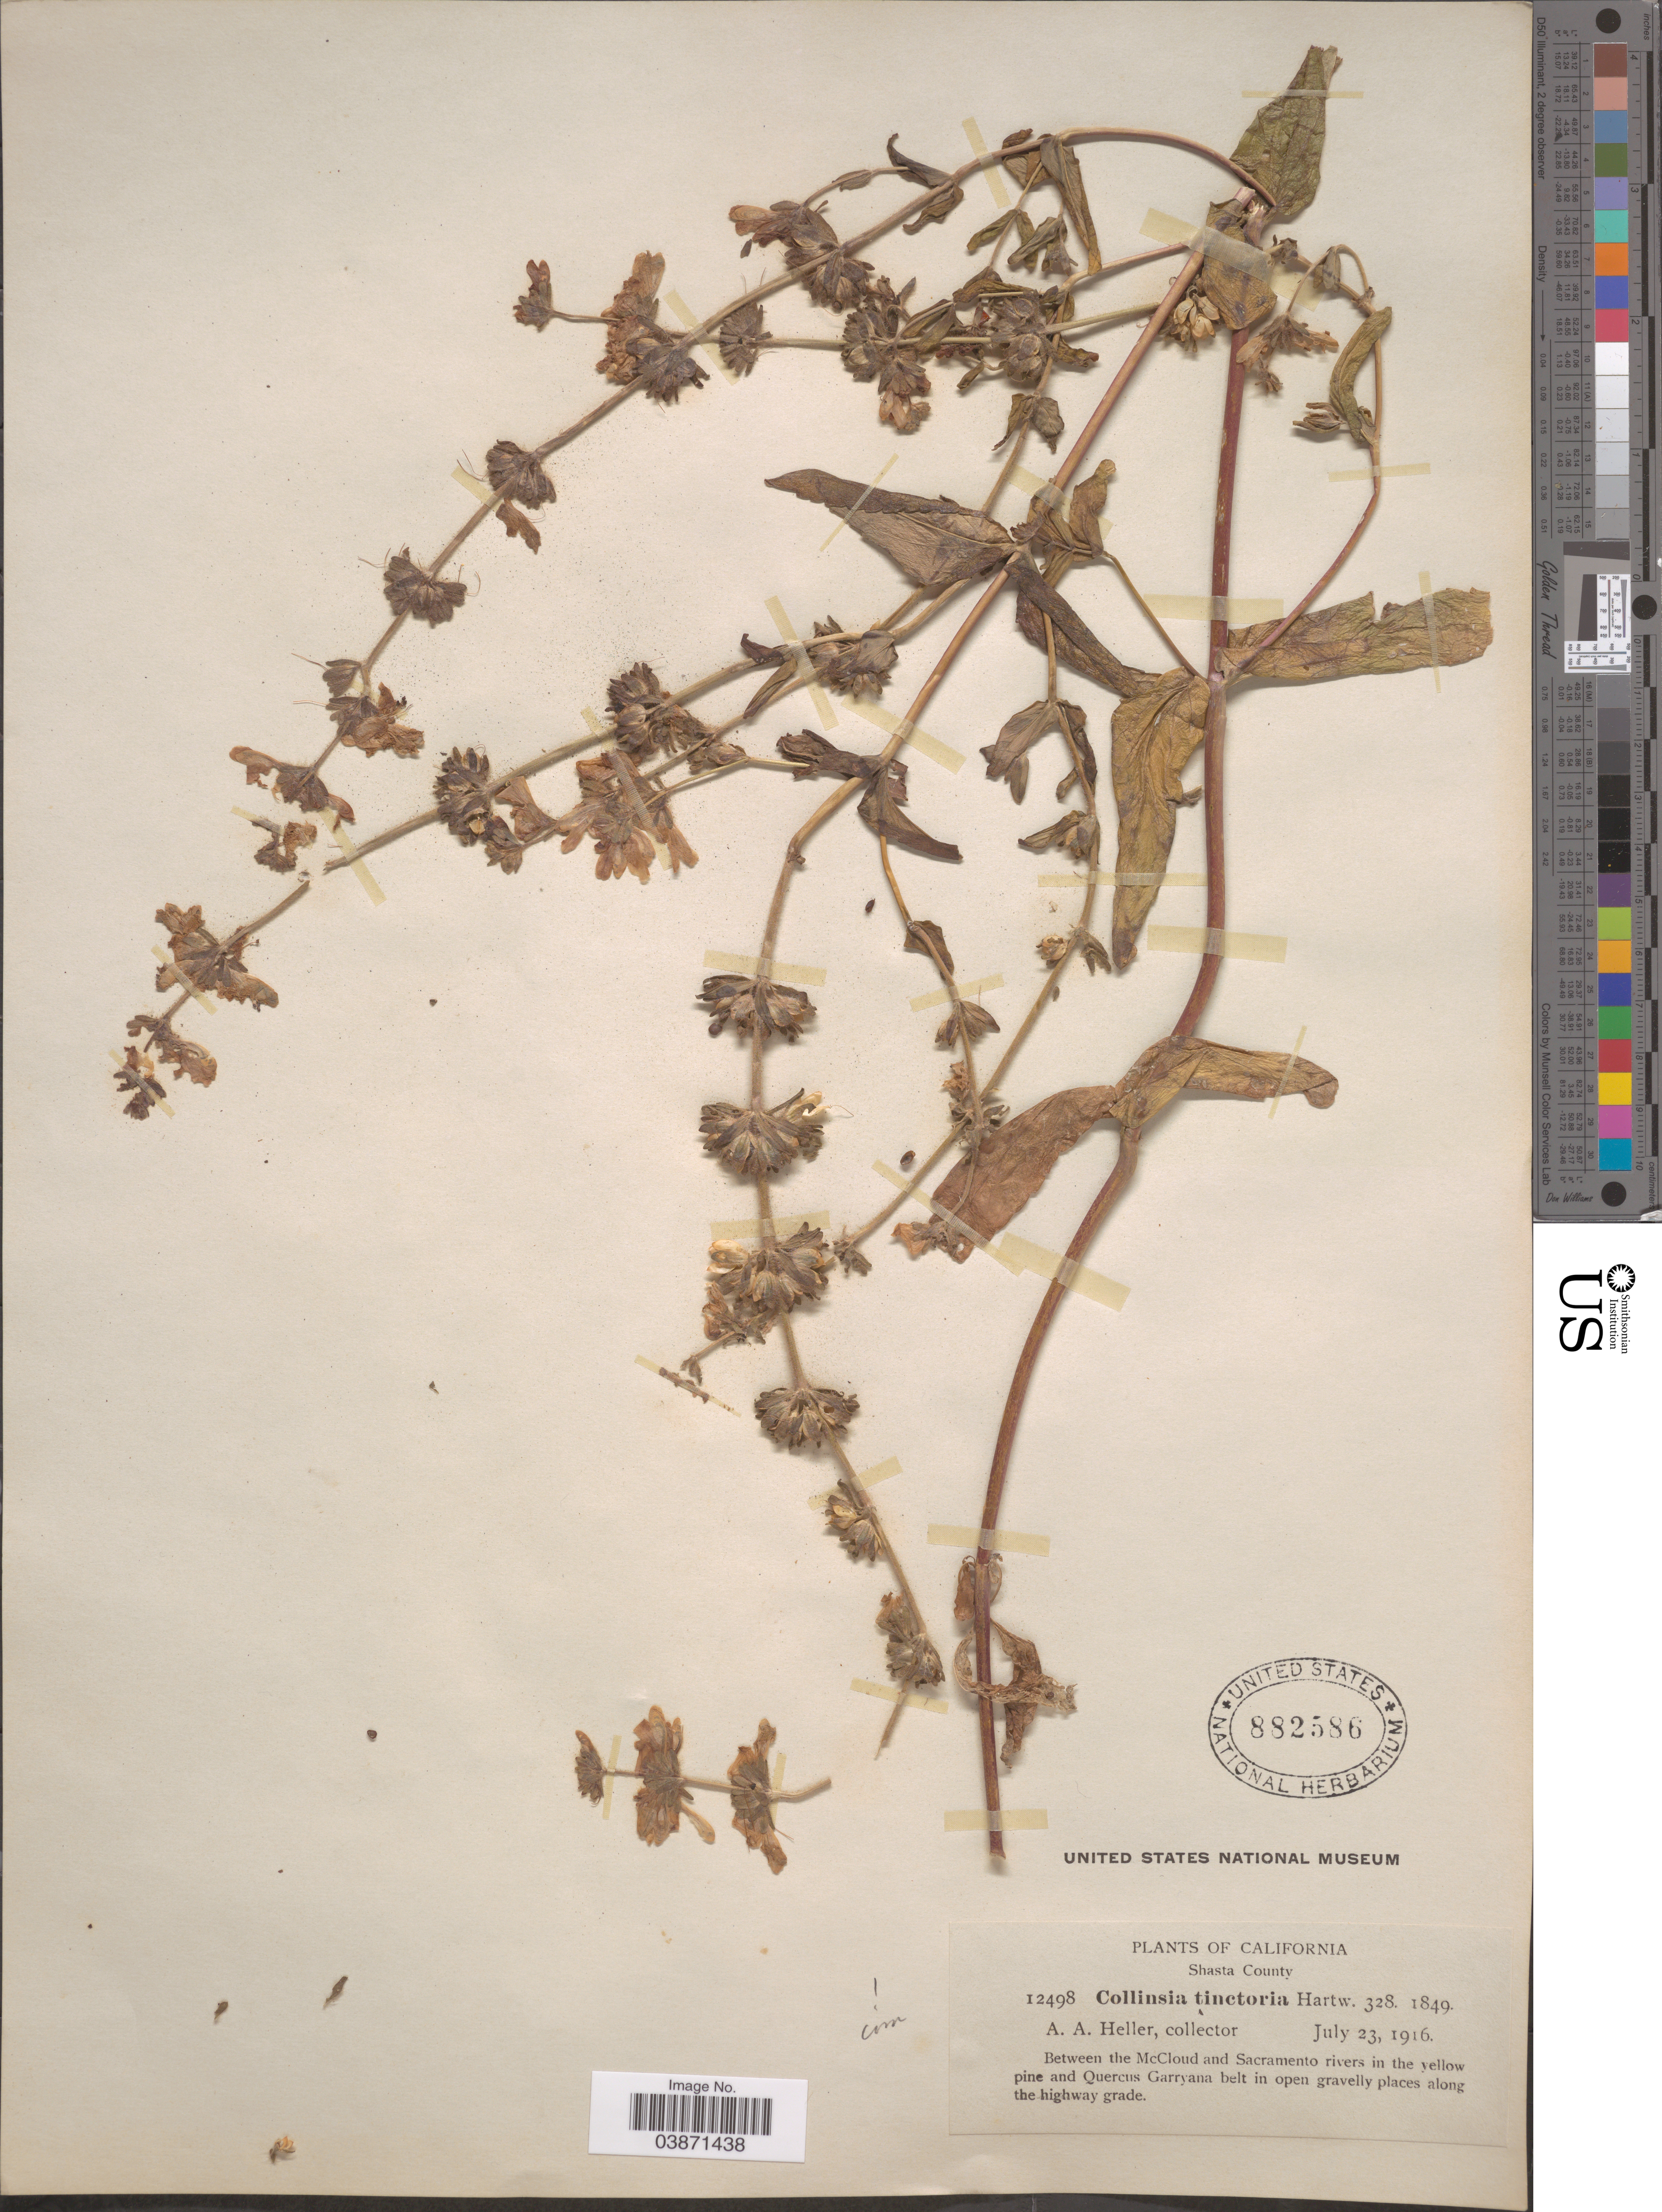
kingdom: Plantae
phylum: Tracheophyta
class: Magnoliopsida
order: Lamiales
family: Plantaginaceae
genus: Collinsia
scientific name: Collinsia tinctoria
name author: Hartw. ex Benth.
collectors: A. A. Heller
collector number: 12498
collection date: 1916-07-23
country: United States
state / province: California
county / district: Shasta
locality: Shasta County. Between the McCloud and Sacramento rivers in the yellow pine and Quercus Garryana belt in open gravelly places along the highway grade.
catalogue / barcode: US 882586